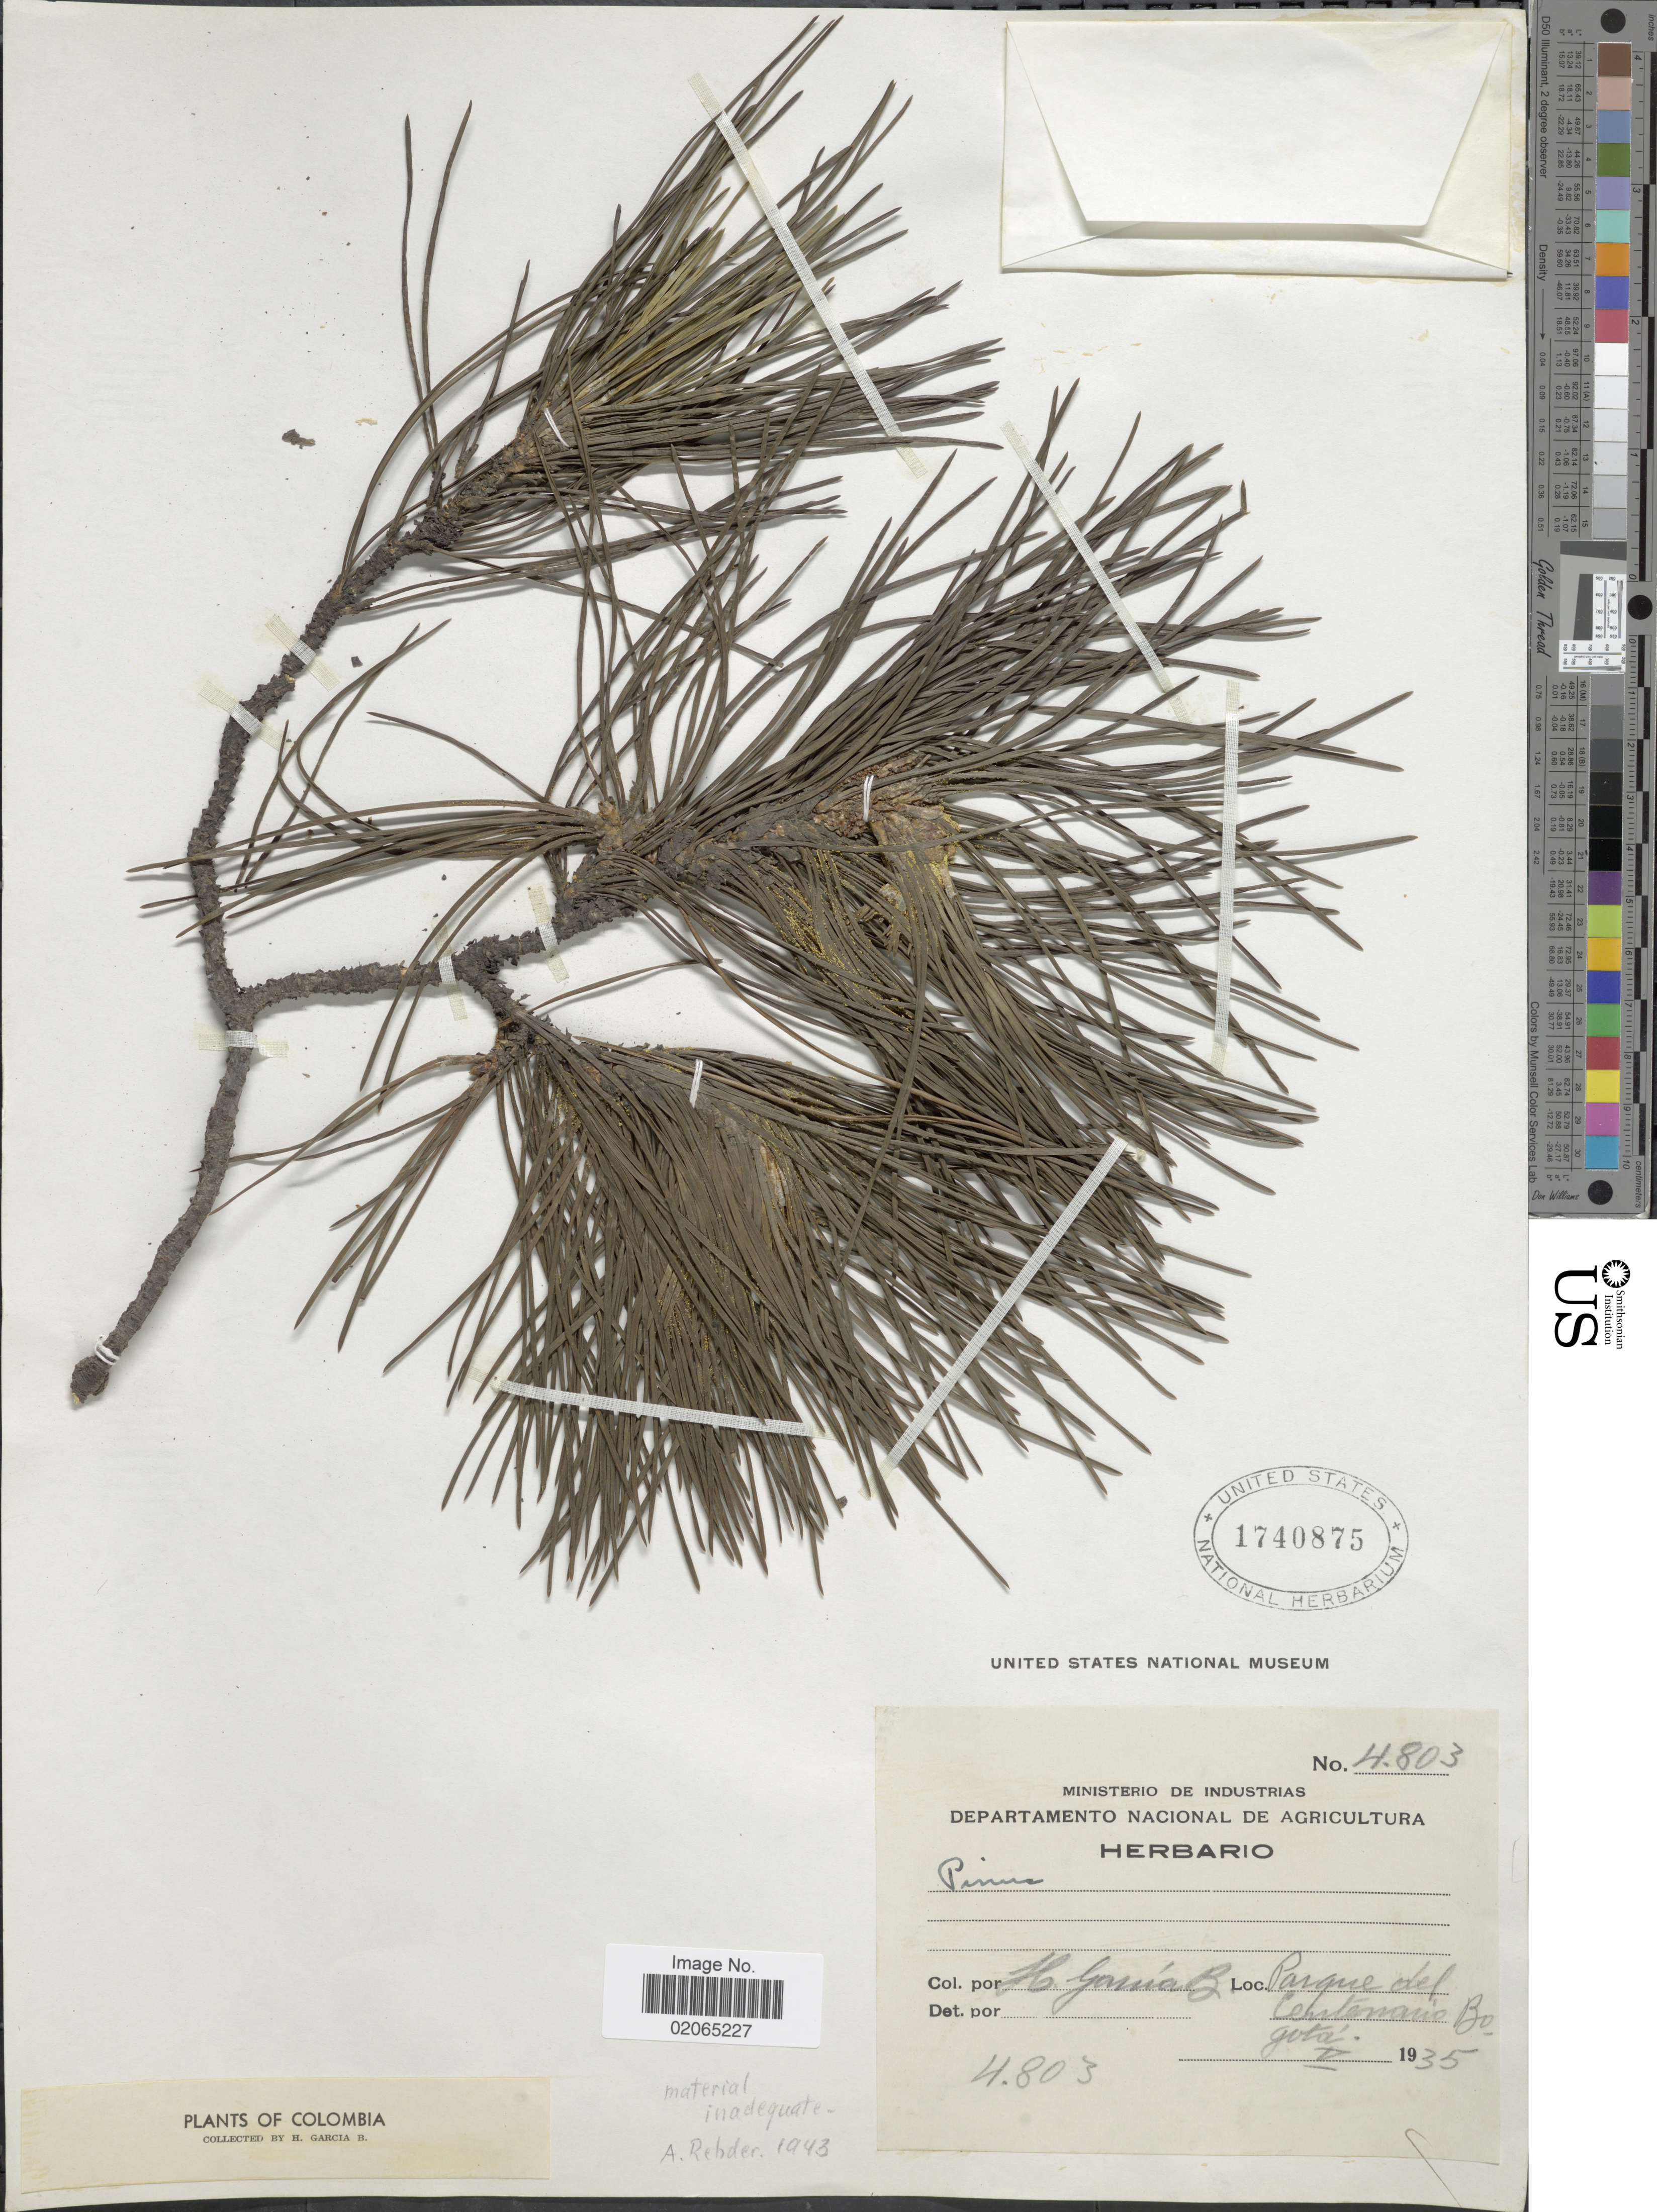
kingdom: Plantae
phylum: Tracheophyta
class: Pinopsida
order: Pinales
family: Pinaceae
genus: Pinus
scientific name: Pinus sp.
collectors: H. García Barriga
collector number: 4803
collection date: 1935-05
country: Colombia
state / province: Bogota D.C.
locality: Parque del Centenario Bogotá.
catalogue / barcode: US 1740875